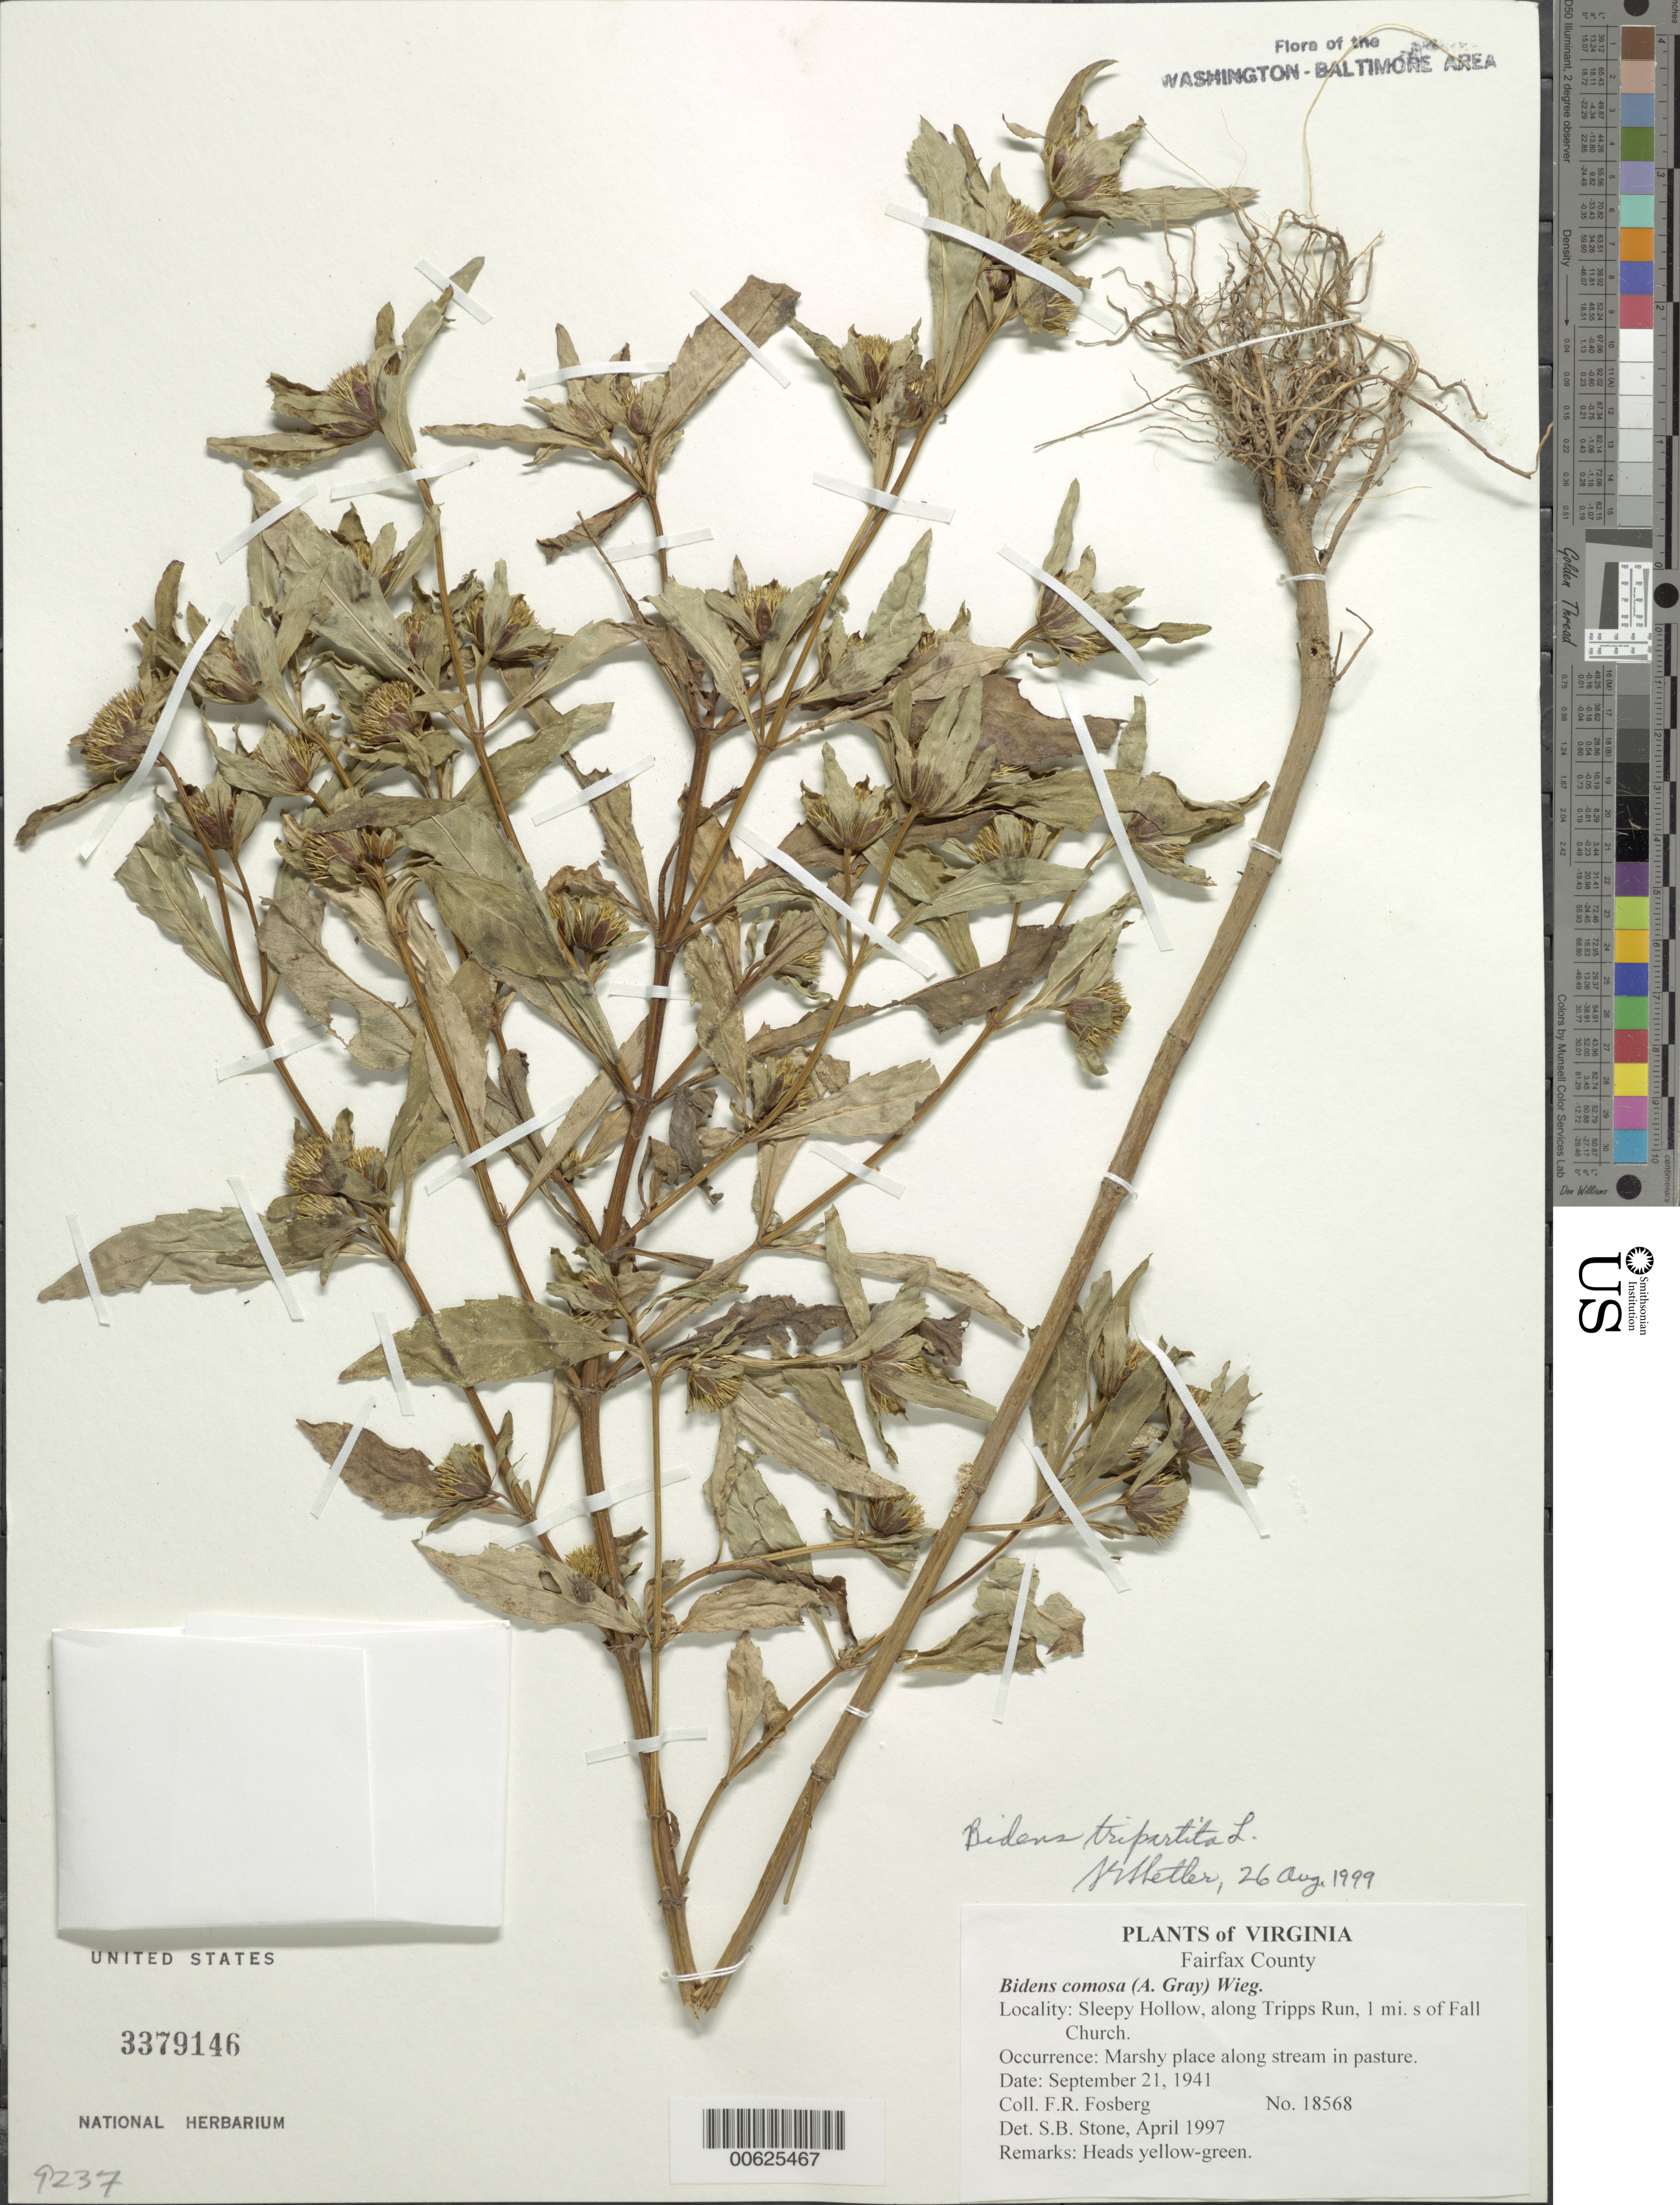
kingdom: Plantae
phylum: Tracheophyta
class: Magnoliopsida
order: Asterales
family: Asteraceae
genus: Bidens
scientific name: Bidens tripartita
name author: L.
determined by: Shetler, Stanwyn G., (US), NMNH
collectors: F. R. Fosberg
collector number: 18568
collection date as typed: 21 Sep 1941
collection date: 1941-09-21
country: United States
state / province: Virginia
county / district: Fairfax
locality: Sleepy Hollow, along Tripps Run, 1 mi. S of Falls Church.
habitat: Marshy place along stream in pasture.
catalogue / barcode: US 3379146